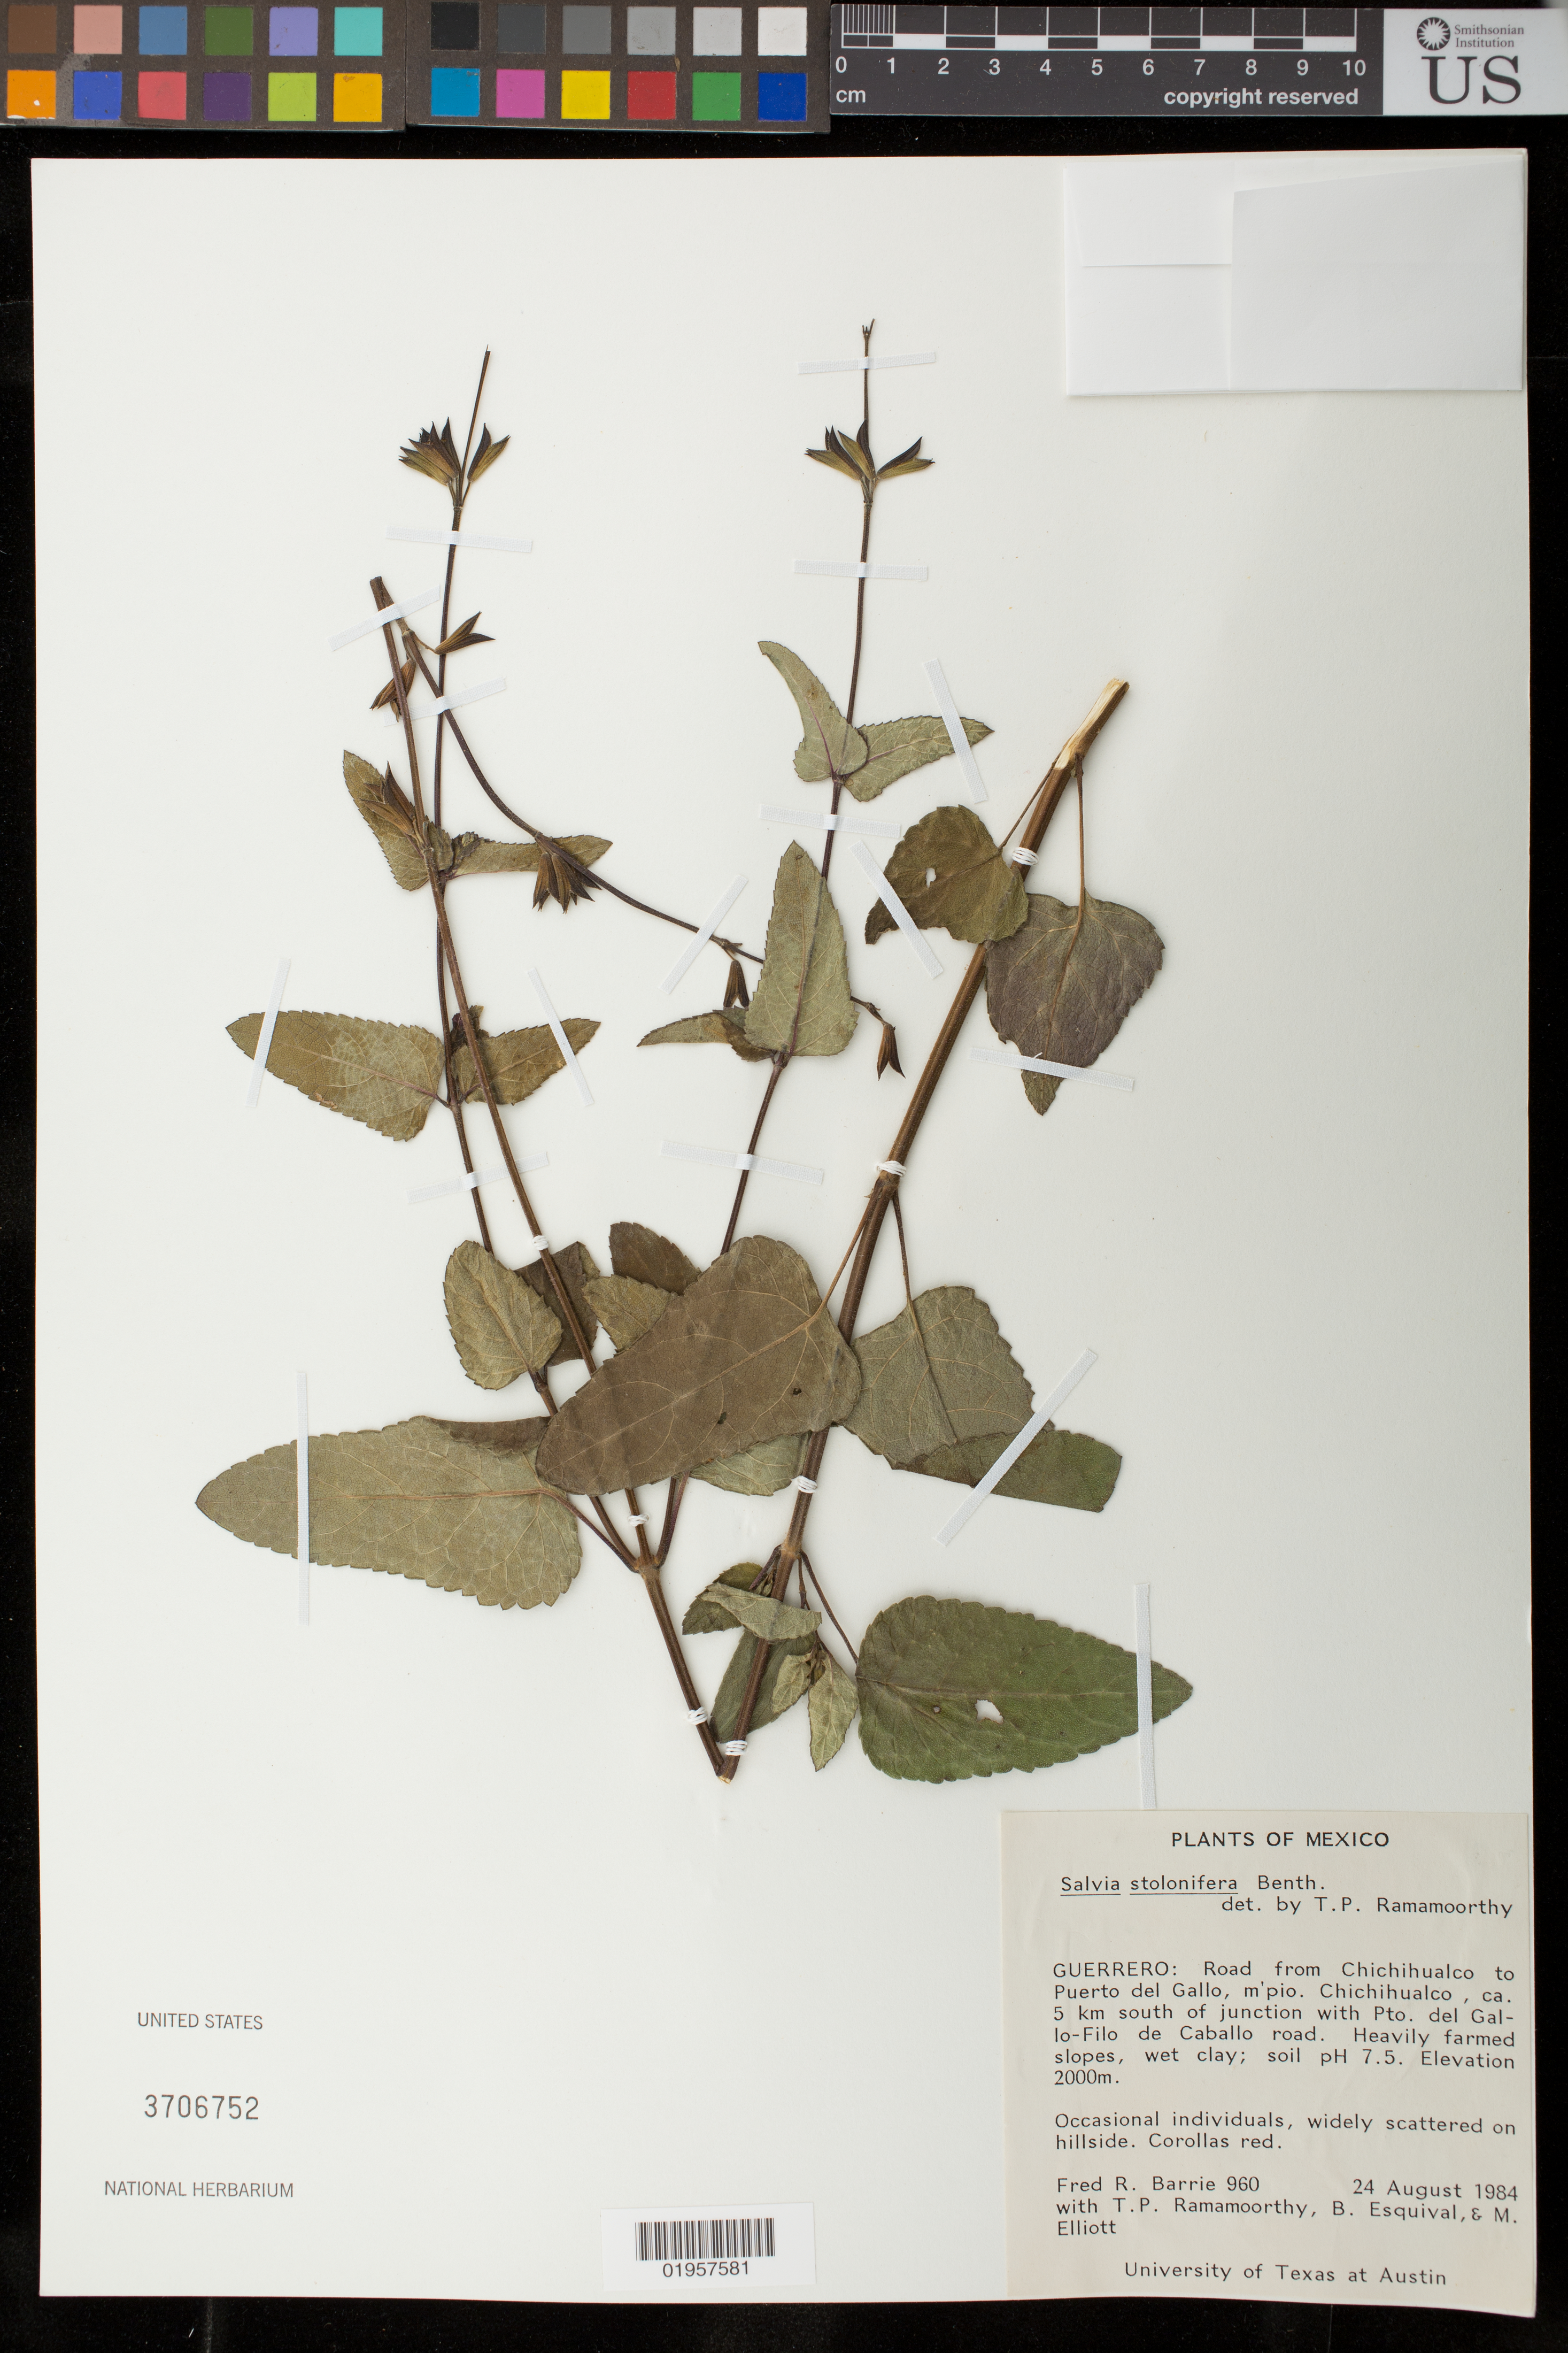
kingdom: Plantae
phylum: Tracheophyta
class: Magnoliopsida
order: Lamiales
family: Lamiaceae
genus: Salvia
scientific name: Salvia stolonifera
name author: Benth.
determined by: Ramamoorthy, T. P.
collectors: F. R. Barrie, T. P. Ramamoorthy, B. Esquival & M. Elliott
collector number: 960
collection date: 1984-08-24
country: Mexico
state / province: Guerrero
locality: Mpio. Chichihualco, road from Chichihualco to Puerto del Gallo, ca. 5 km S of junction with Pto. del Galo-Filo de Caballo road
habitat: Widely scattered on hillside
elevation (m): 2000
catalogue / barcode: US 3706752